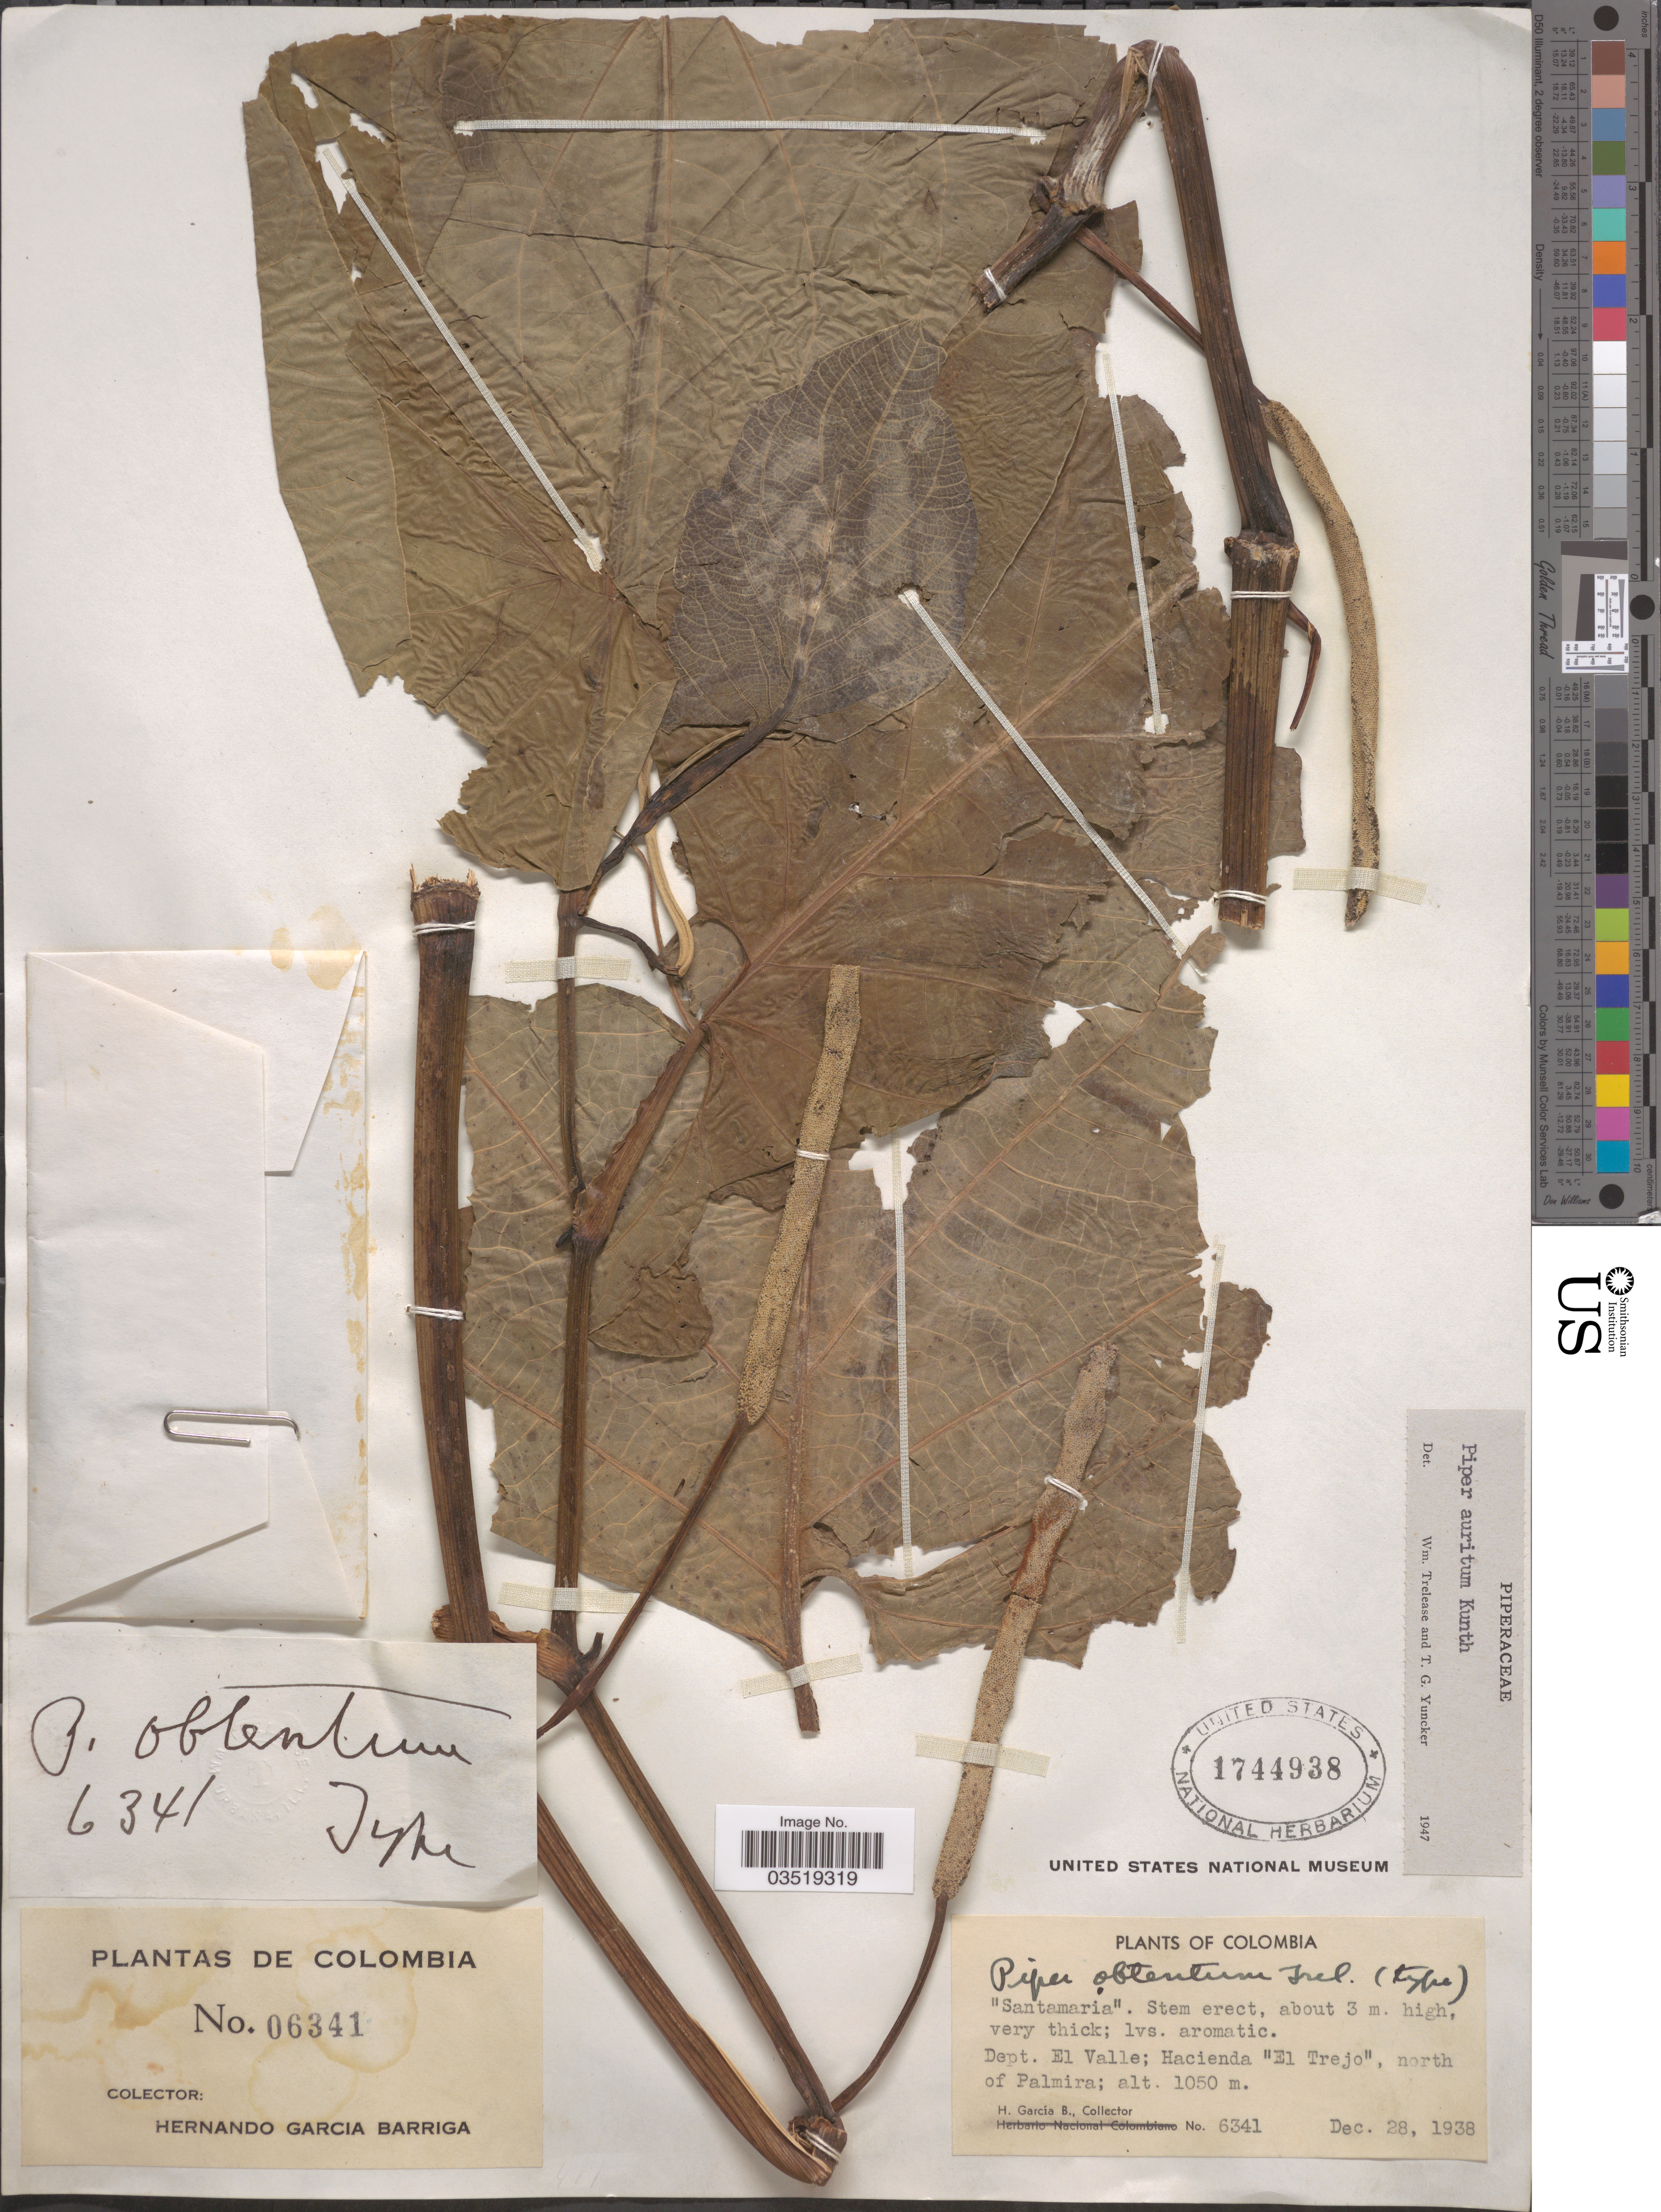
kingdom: Plantae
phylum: Tracheophyta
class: Magnoliopsida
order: Piperales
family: Piperaceae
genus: Piper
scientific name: Piper auritum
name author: Kunth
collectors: H. García Barriga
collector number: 6341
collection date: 1938-12-28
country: Colombia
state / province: Valle del Cauca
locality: Dept. El Valle; Hacienda "El Trejo", north of Palmira.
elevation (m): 1050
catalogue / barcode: US 1744938